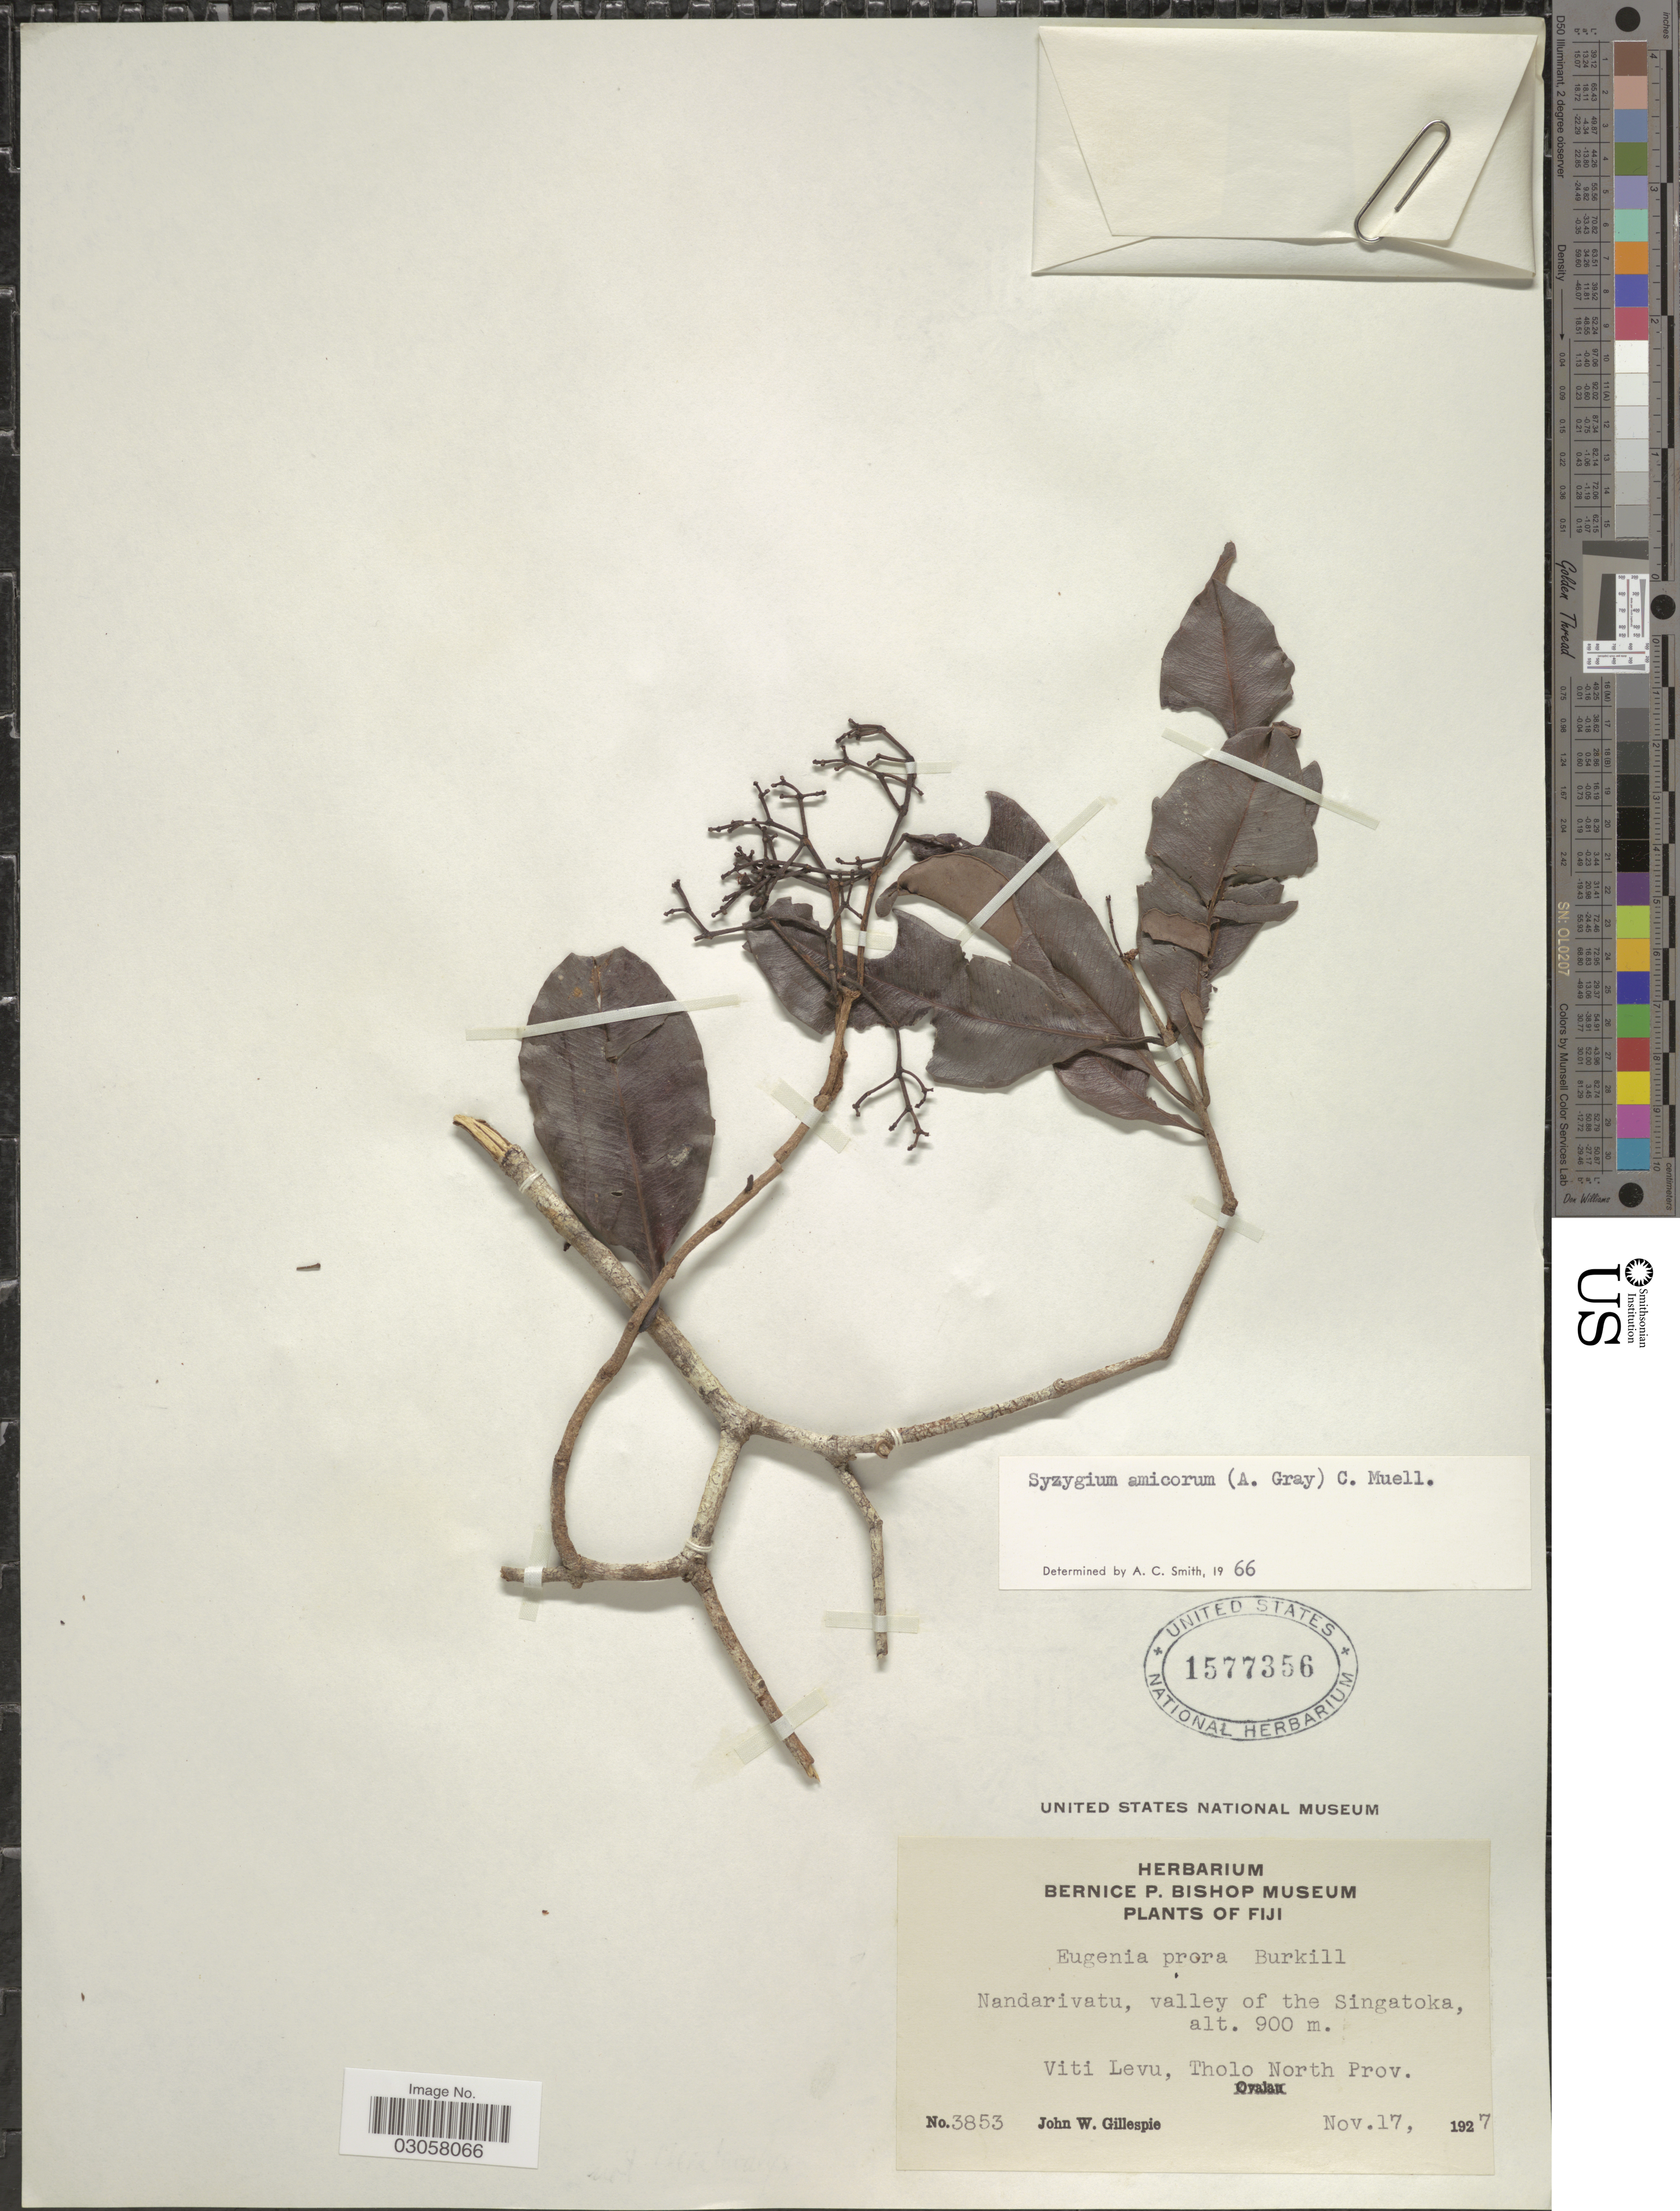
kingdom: Plantae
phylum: Tracheophyta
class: Magnoliopsida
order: Myrtales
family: Myrtaceae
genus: Syzygium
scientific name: Syzygium amicorum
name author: (A. Gray) K. Müller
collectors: J. W. Gillespie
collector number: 3853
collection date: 1927-11-17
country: Fiji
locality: Nandarivatu, valley of the Singatoka. Viti Levu, Tholo North Prov.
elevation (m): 900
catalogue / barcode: US 1577356